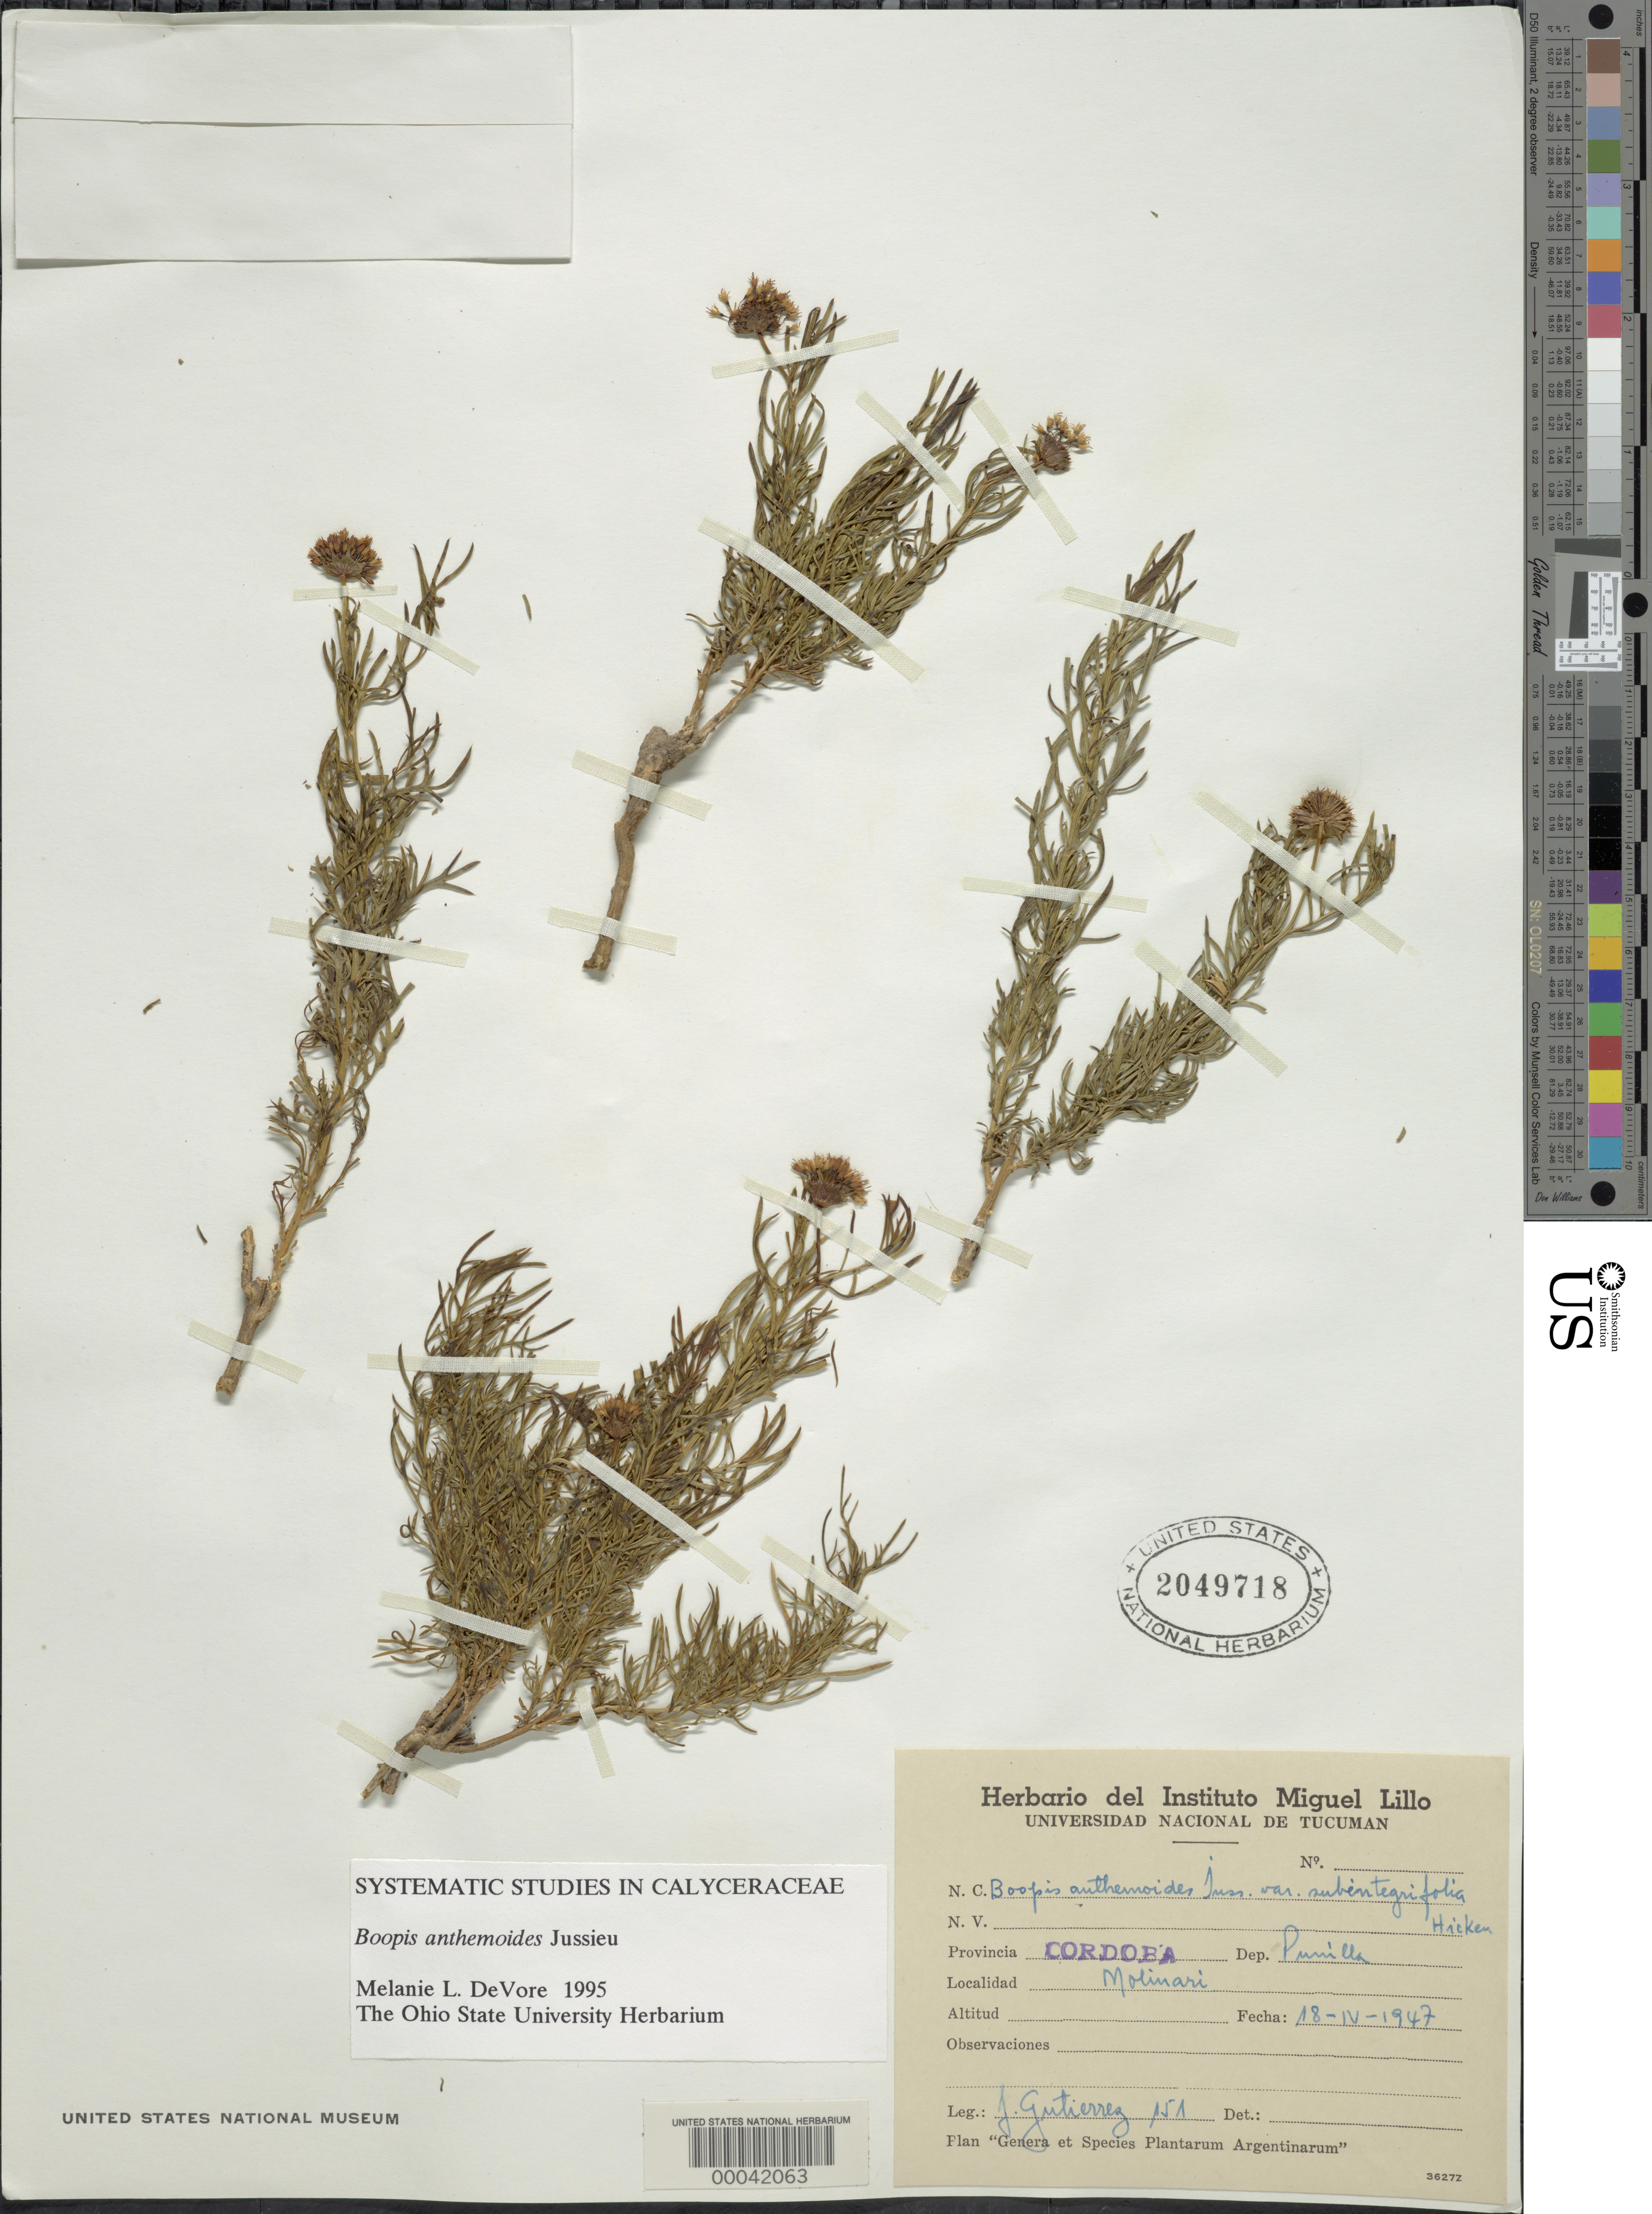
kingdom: Plantae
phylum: Tracheophyta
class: Magnoliopsida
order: Asterales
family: Calyceraceae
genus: Boopis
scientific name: Boopis anthemoides var. subintegrifolia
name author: Hicken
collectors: J. Gutierrez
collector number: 151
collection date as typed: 18 Apr 1947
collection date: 1947-04-18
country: Argentina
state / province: Córdoba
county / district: Punilla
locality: Molinari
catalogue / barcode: US 2049718